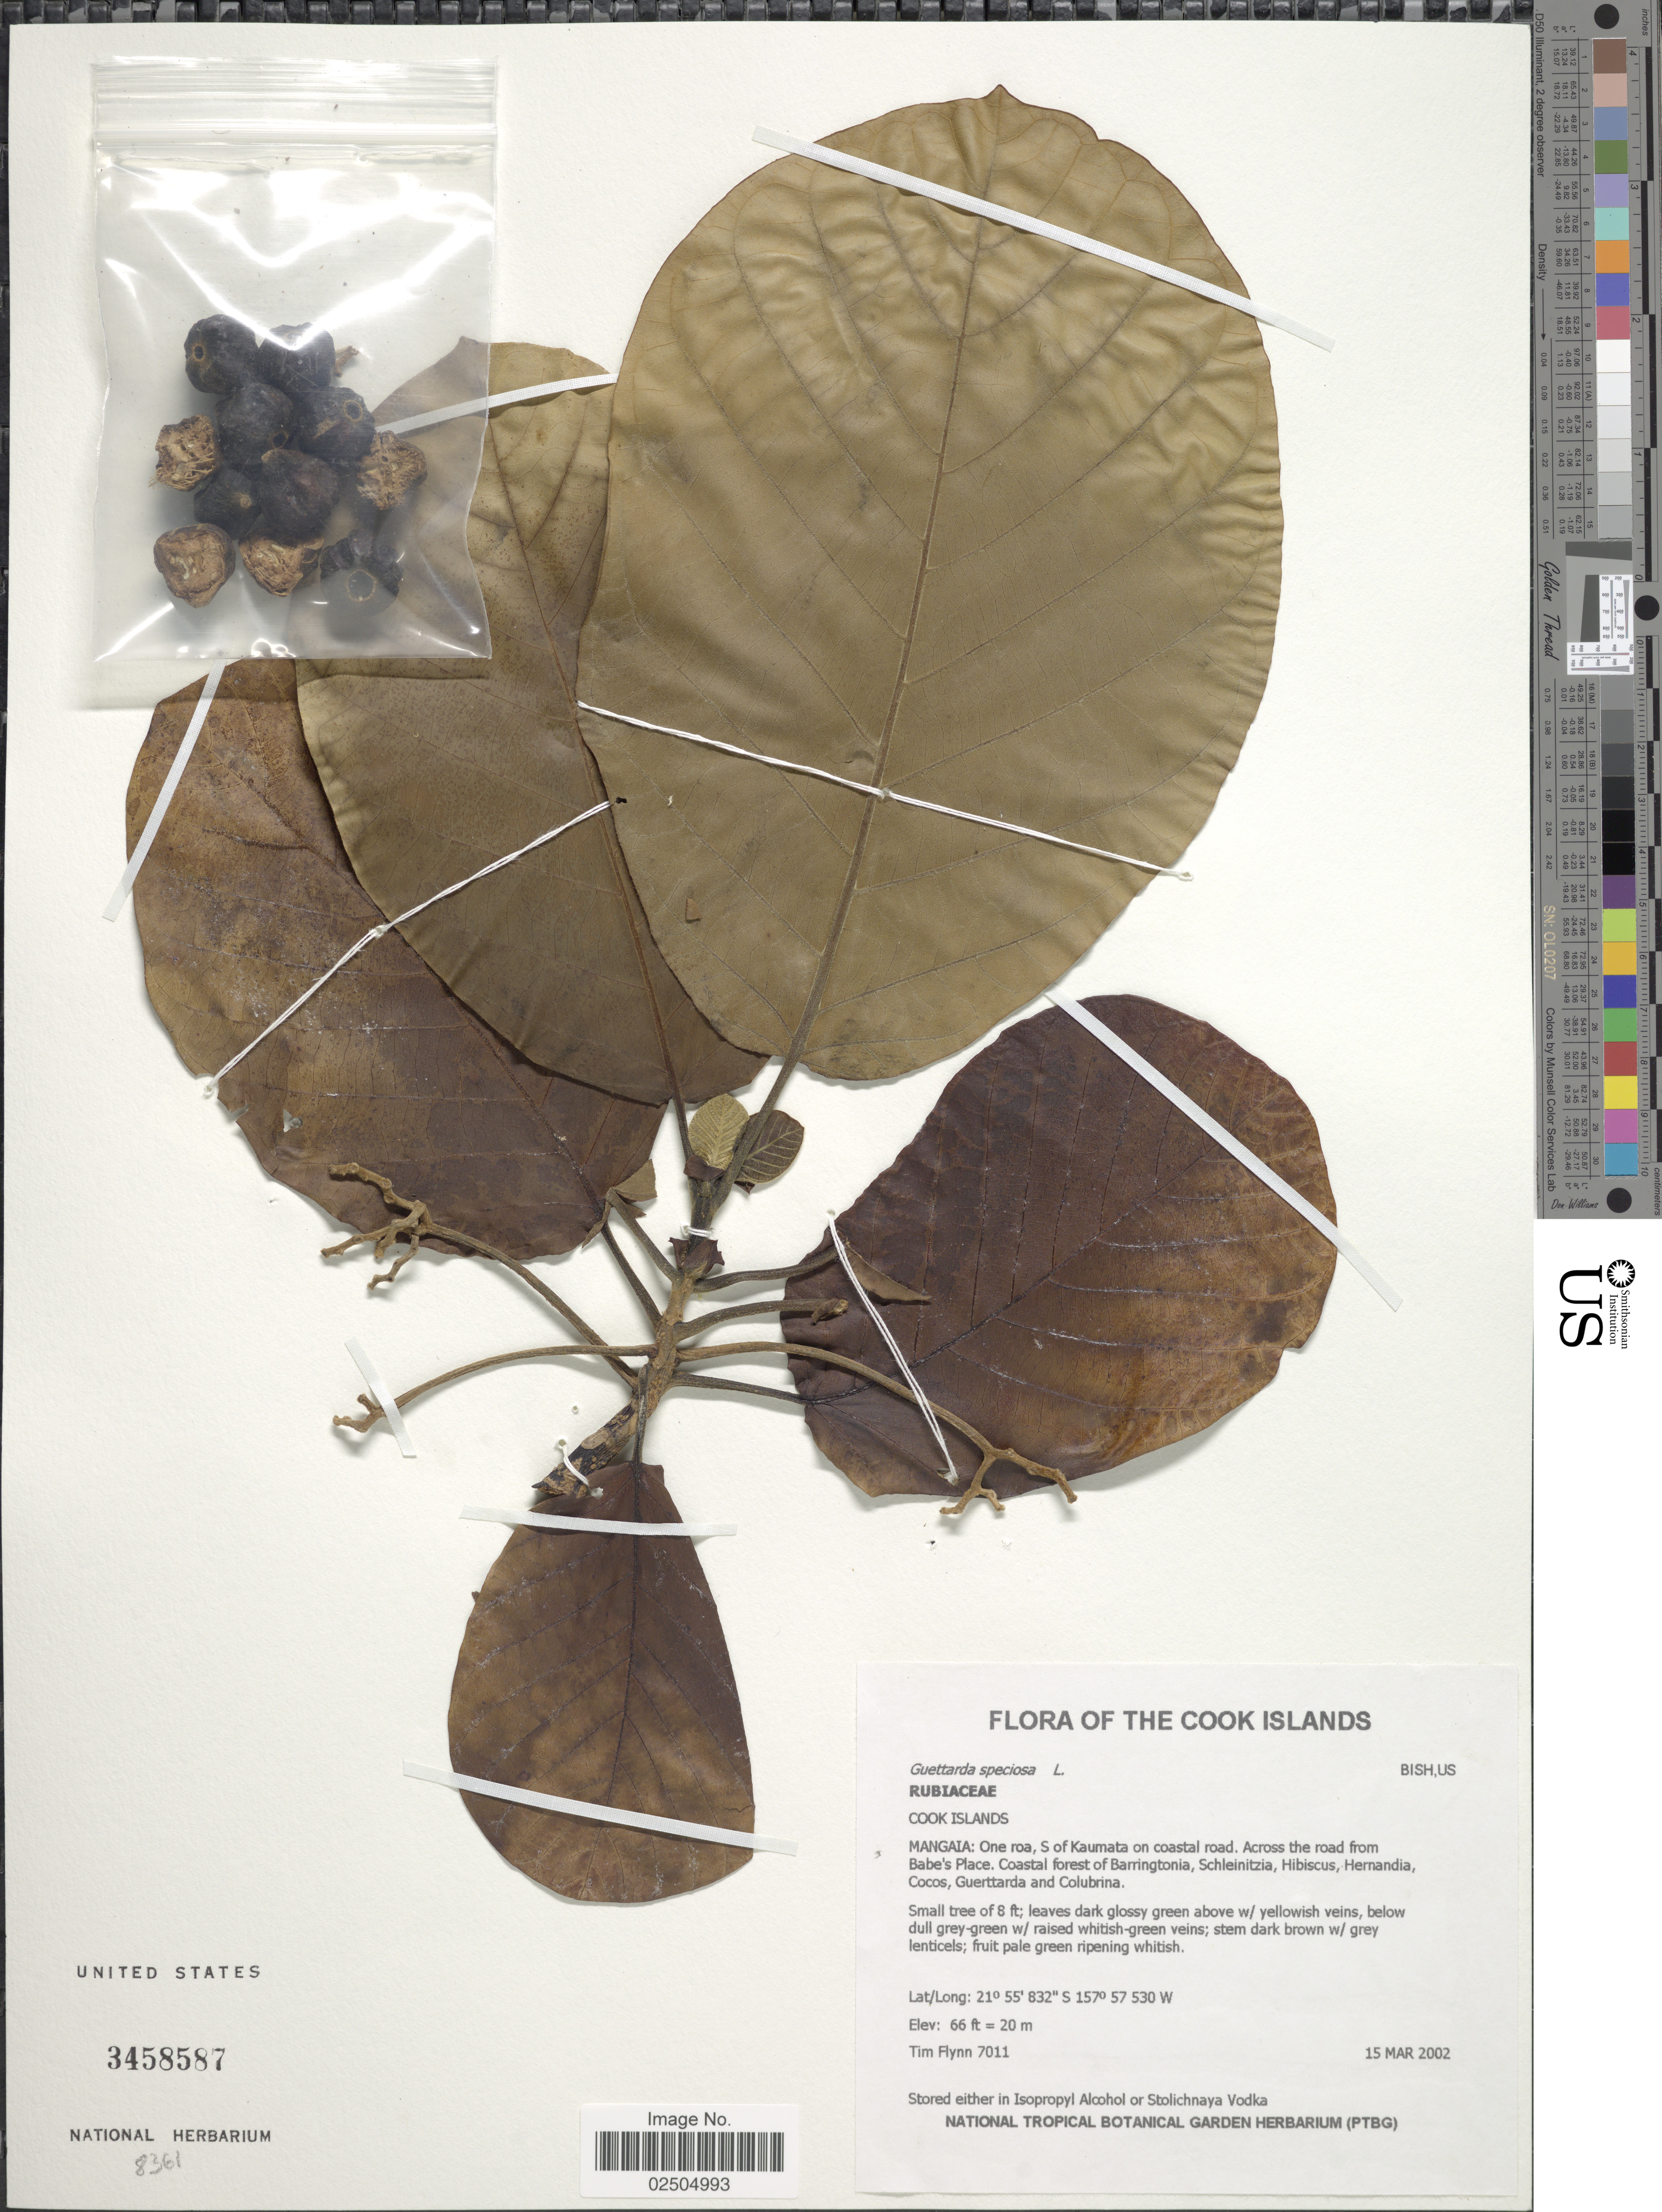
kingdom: Plantae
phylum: Tracheophyta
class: Magnoliopsida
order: Gentianales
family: Rubiaceae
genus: Guettarda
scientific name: Guettarda speciosa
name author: L.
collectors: T. Flynn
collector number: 7011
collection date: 2002-03-15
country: Cook Islands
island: Mangaia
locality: On road, S of Kaumata on coastal road, Across the road from Babe's Place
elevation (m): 20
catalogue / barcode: US 3458587